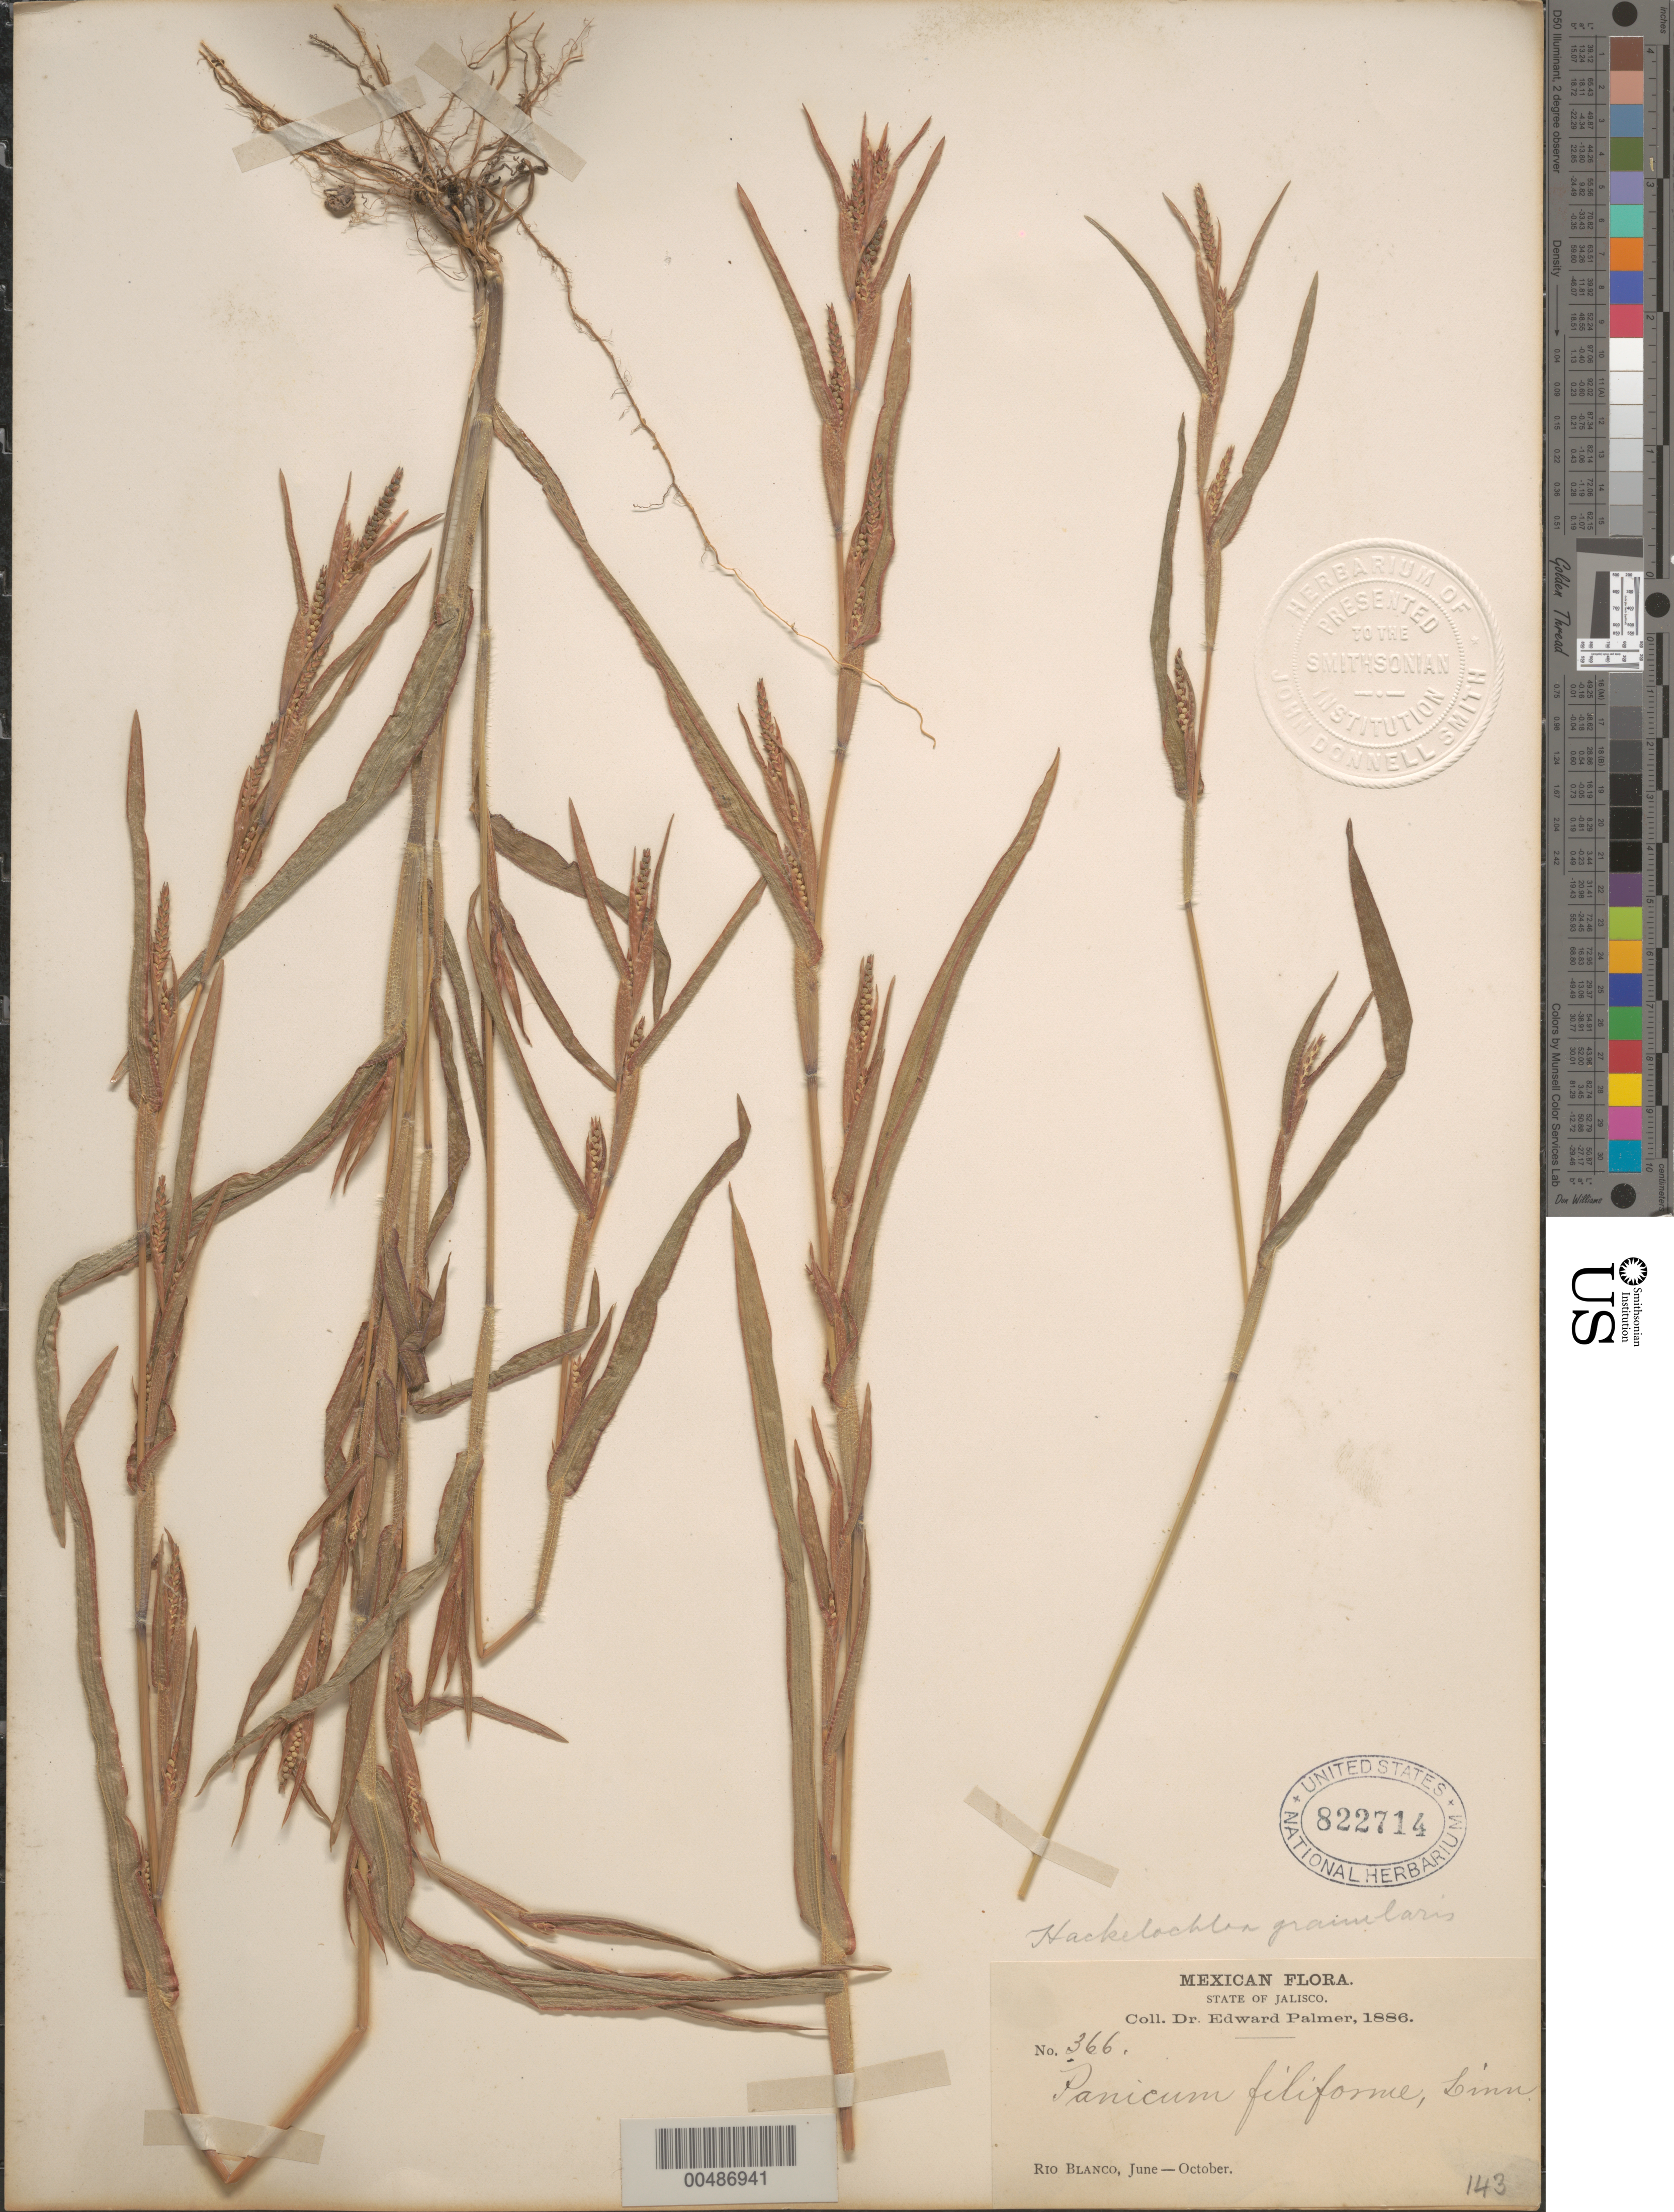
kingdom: Plantae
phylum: Tracheophyta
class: Liliopsida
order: Poales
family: Poaceae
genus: Hackelochloa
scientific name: Hackelochloa granularis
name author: (L.) Kuntze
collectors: E. Palmer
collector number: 366 (143)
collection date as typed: Jun 1886 to Oct 1886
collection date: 1886-06/1886-10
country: Mexico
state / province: Jalisco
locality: Rio Blanco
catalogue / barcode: US 822714